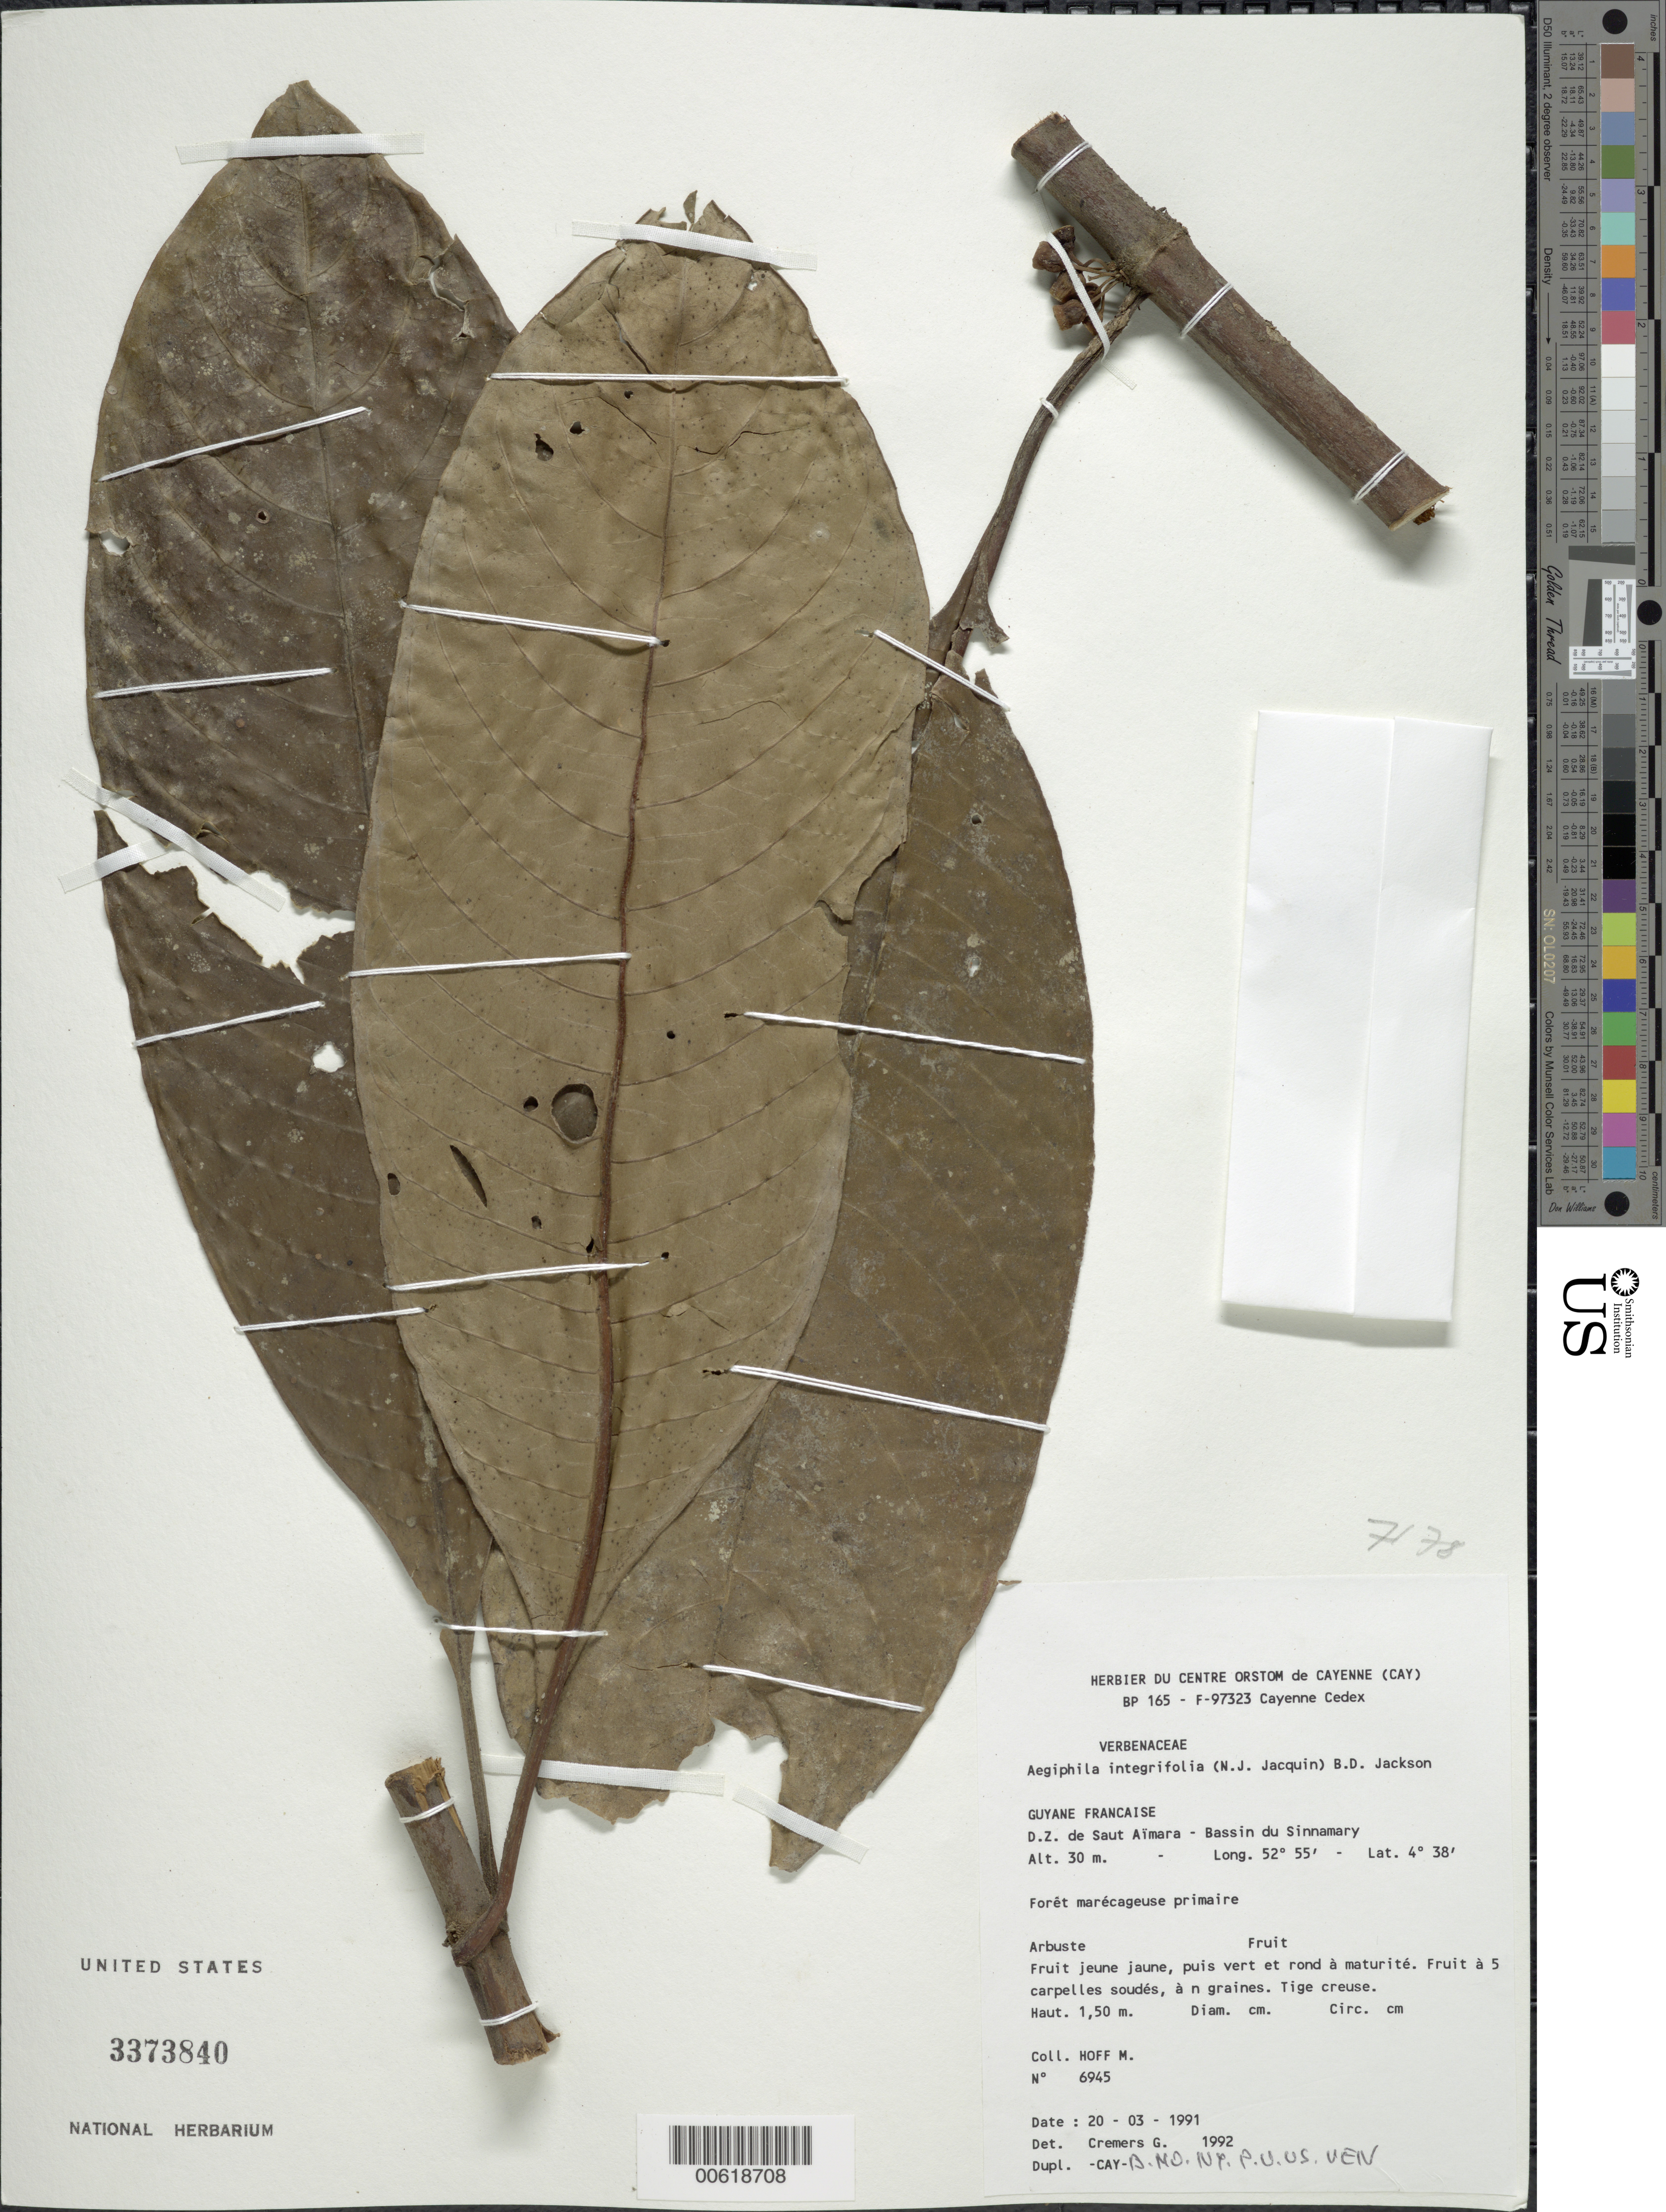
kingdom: Plantae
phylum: Tracheophyta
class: Magnoliopsida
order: Lamiales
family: Lamiaceae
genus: Aegiphila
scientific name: Aegiphila integrifolia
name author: (Jacq.) B.D. Jacks.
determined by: Cremers, Georges A.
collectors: M. Hoff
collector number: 6945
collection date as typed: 20-Mar-91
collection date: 1991-03-20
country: French Guiana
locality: D.Z. de Saut Aïmara, Bassin du Sinnamary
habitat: Foret marecageuse primaire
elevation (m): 30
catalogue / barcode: US 3373840